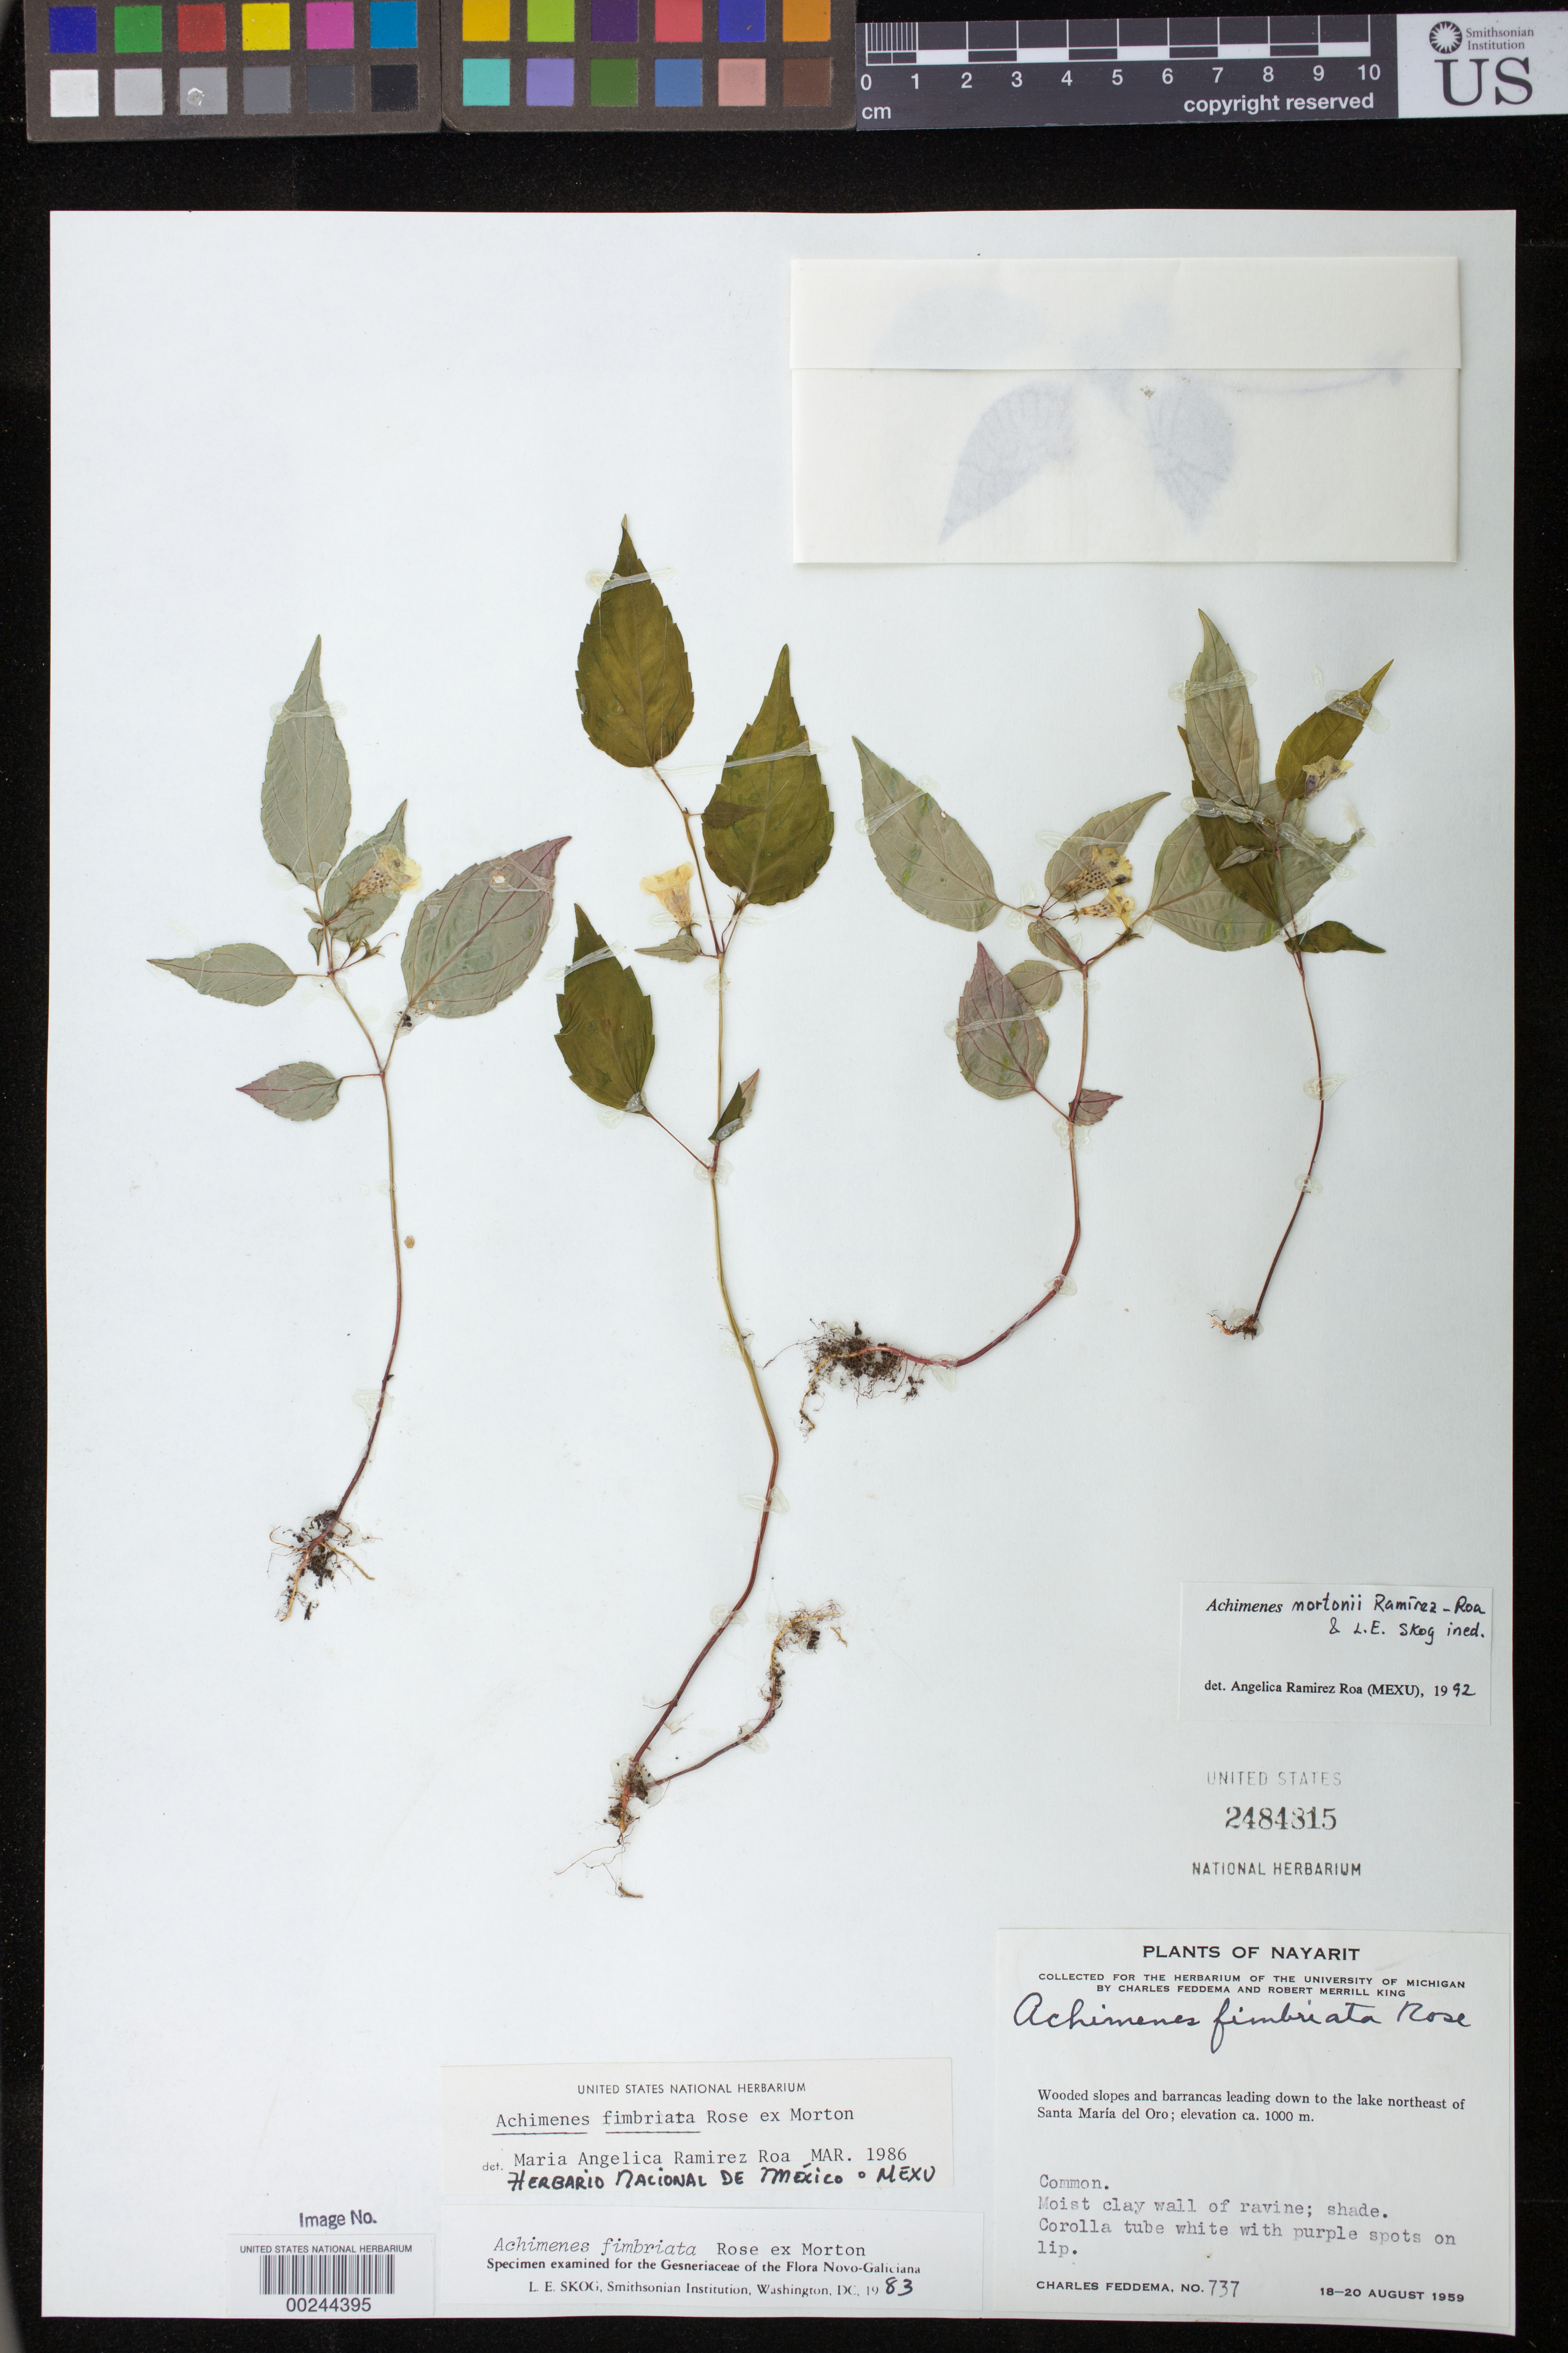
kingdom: Plantae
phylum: Tracheophyta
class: Magnoliopsida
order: Lamiales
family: Gesneriaceae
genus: Achimenes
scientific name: Achimenes fimbriata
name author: Rose ex C.V. Morton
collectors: C. Feddema & R. M. King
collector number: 737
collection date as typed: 18-20 Aug 1959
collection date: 1959-08-18/1959-08-20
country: Mexico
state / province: Nayarit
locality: Wooded slopes and Barrancas leading down to the lake NE of Santa Maria del Oro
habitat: Wooded slopes and barrancas; moist clay wall of ravine, shade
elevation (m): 1000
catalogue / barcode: US 2484815